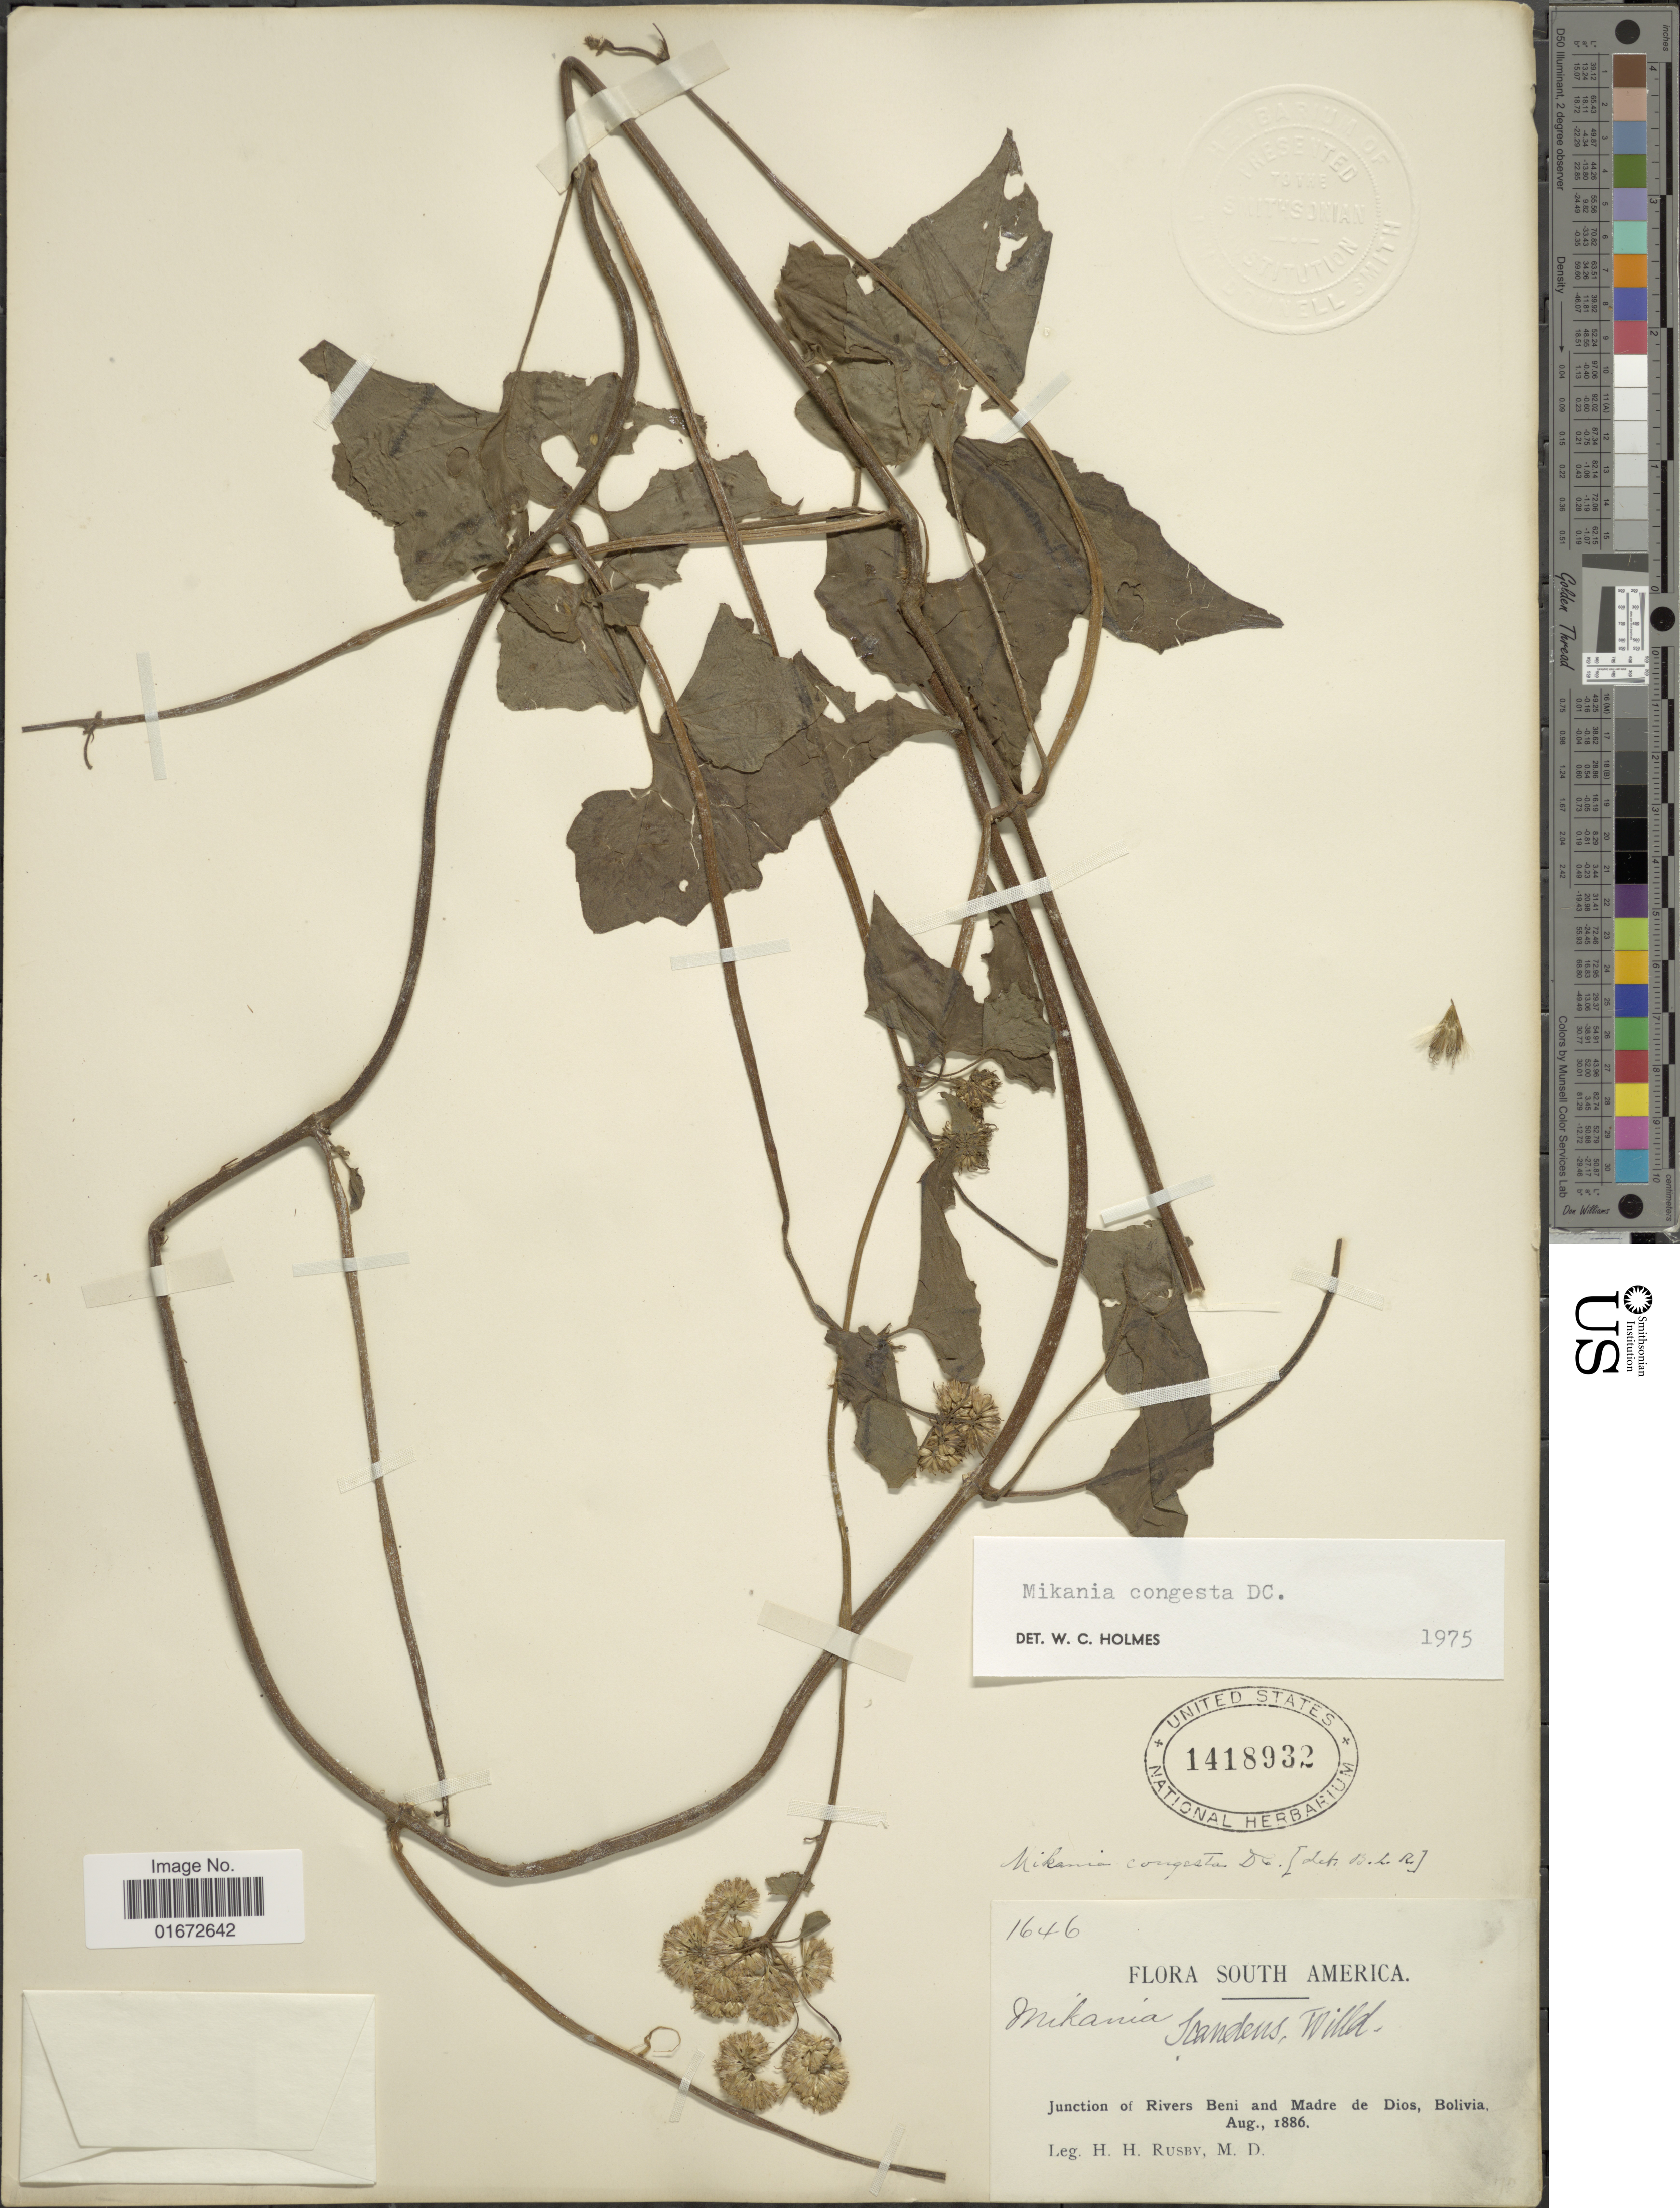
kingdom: Plantae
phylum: Tracheophyta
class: Magnoliopsida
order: Asterales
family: Asteraceae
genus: Mikania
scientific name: Mikania congesta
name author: DC.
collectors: H. H. Rusby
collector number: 1646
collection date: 1886-08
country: Bolivia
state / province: Beni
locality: Junction of Rivers Beni and Madre de Dios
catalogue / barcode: US 1418932